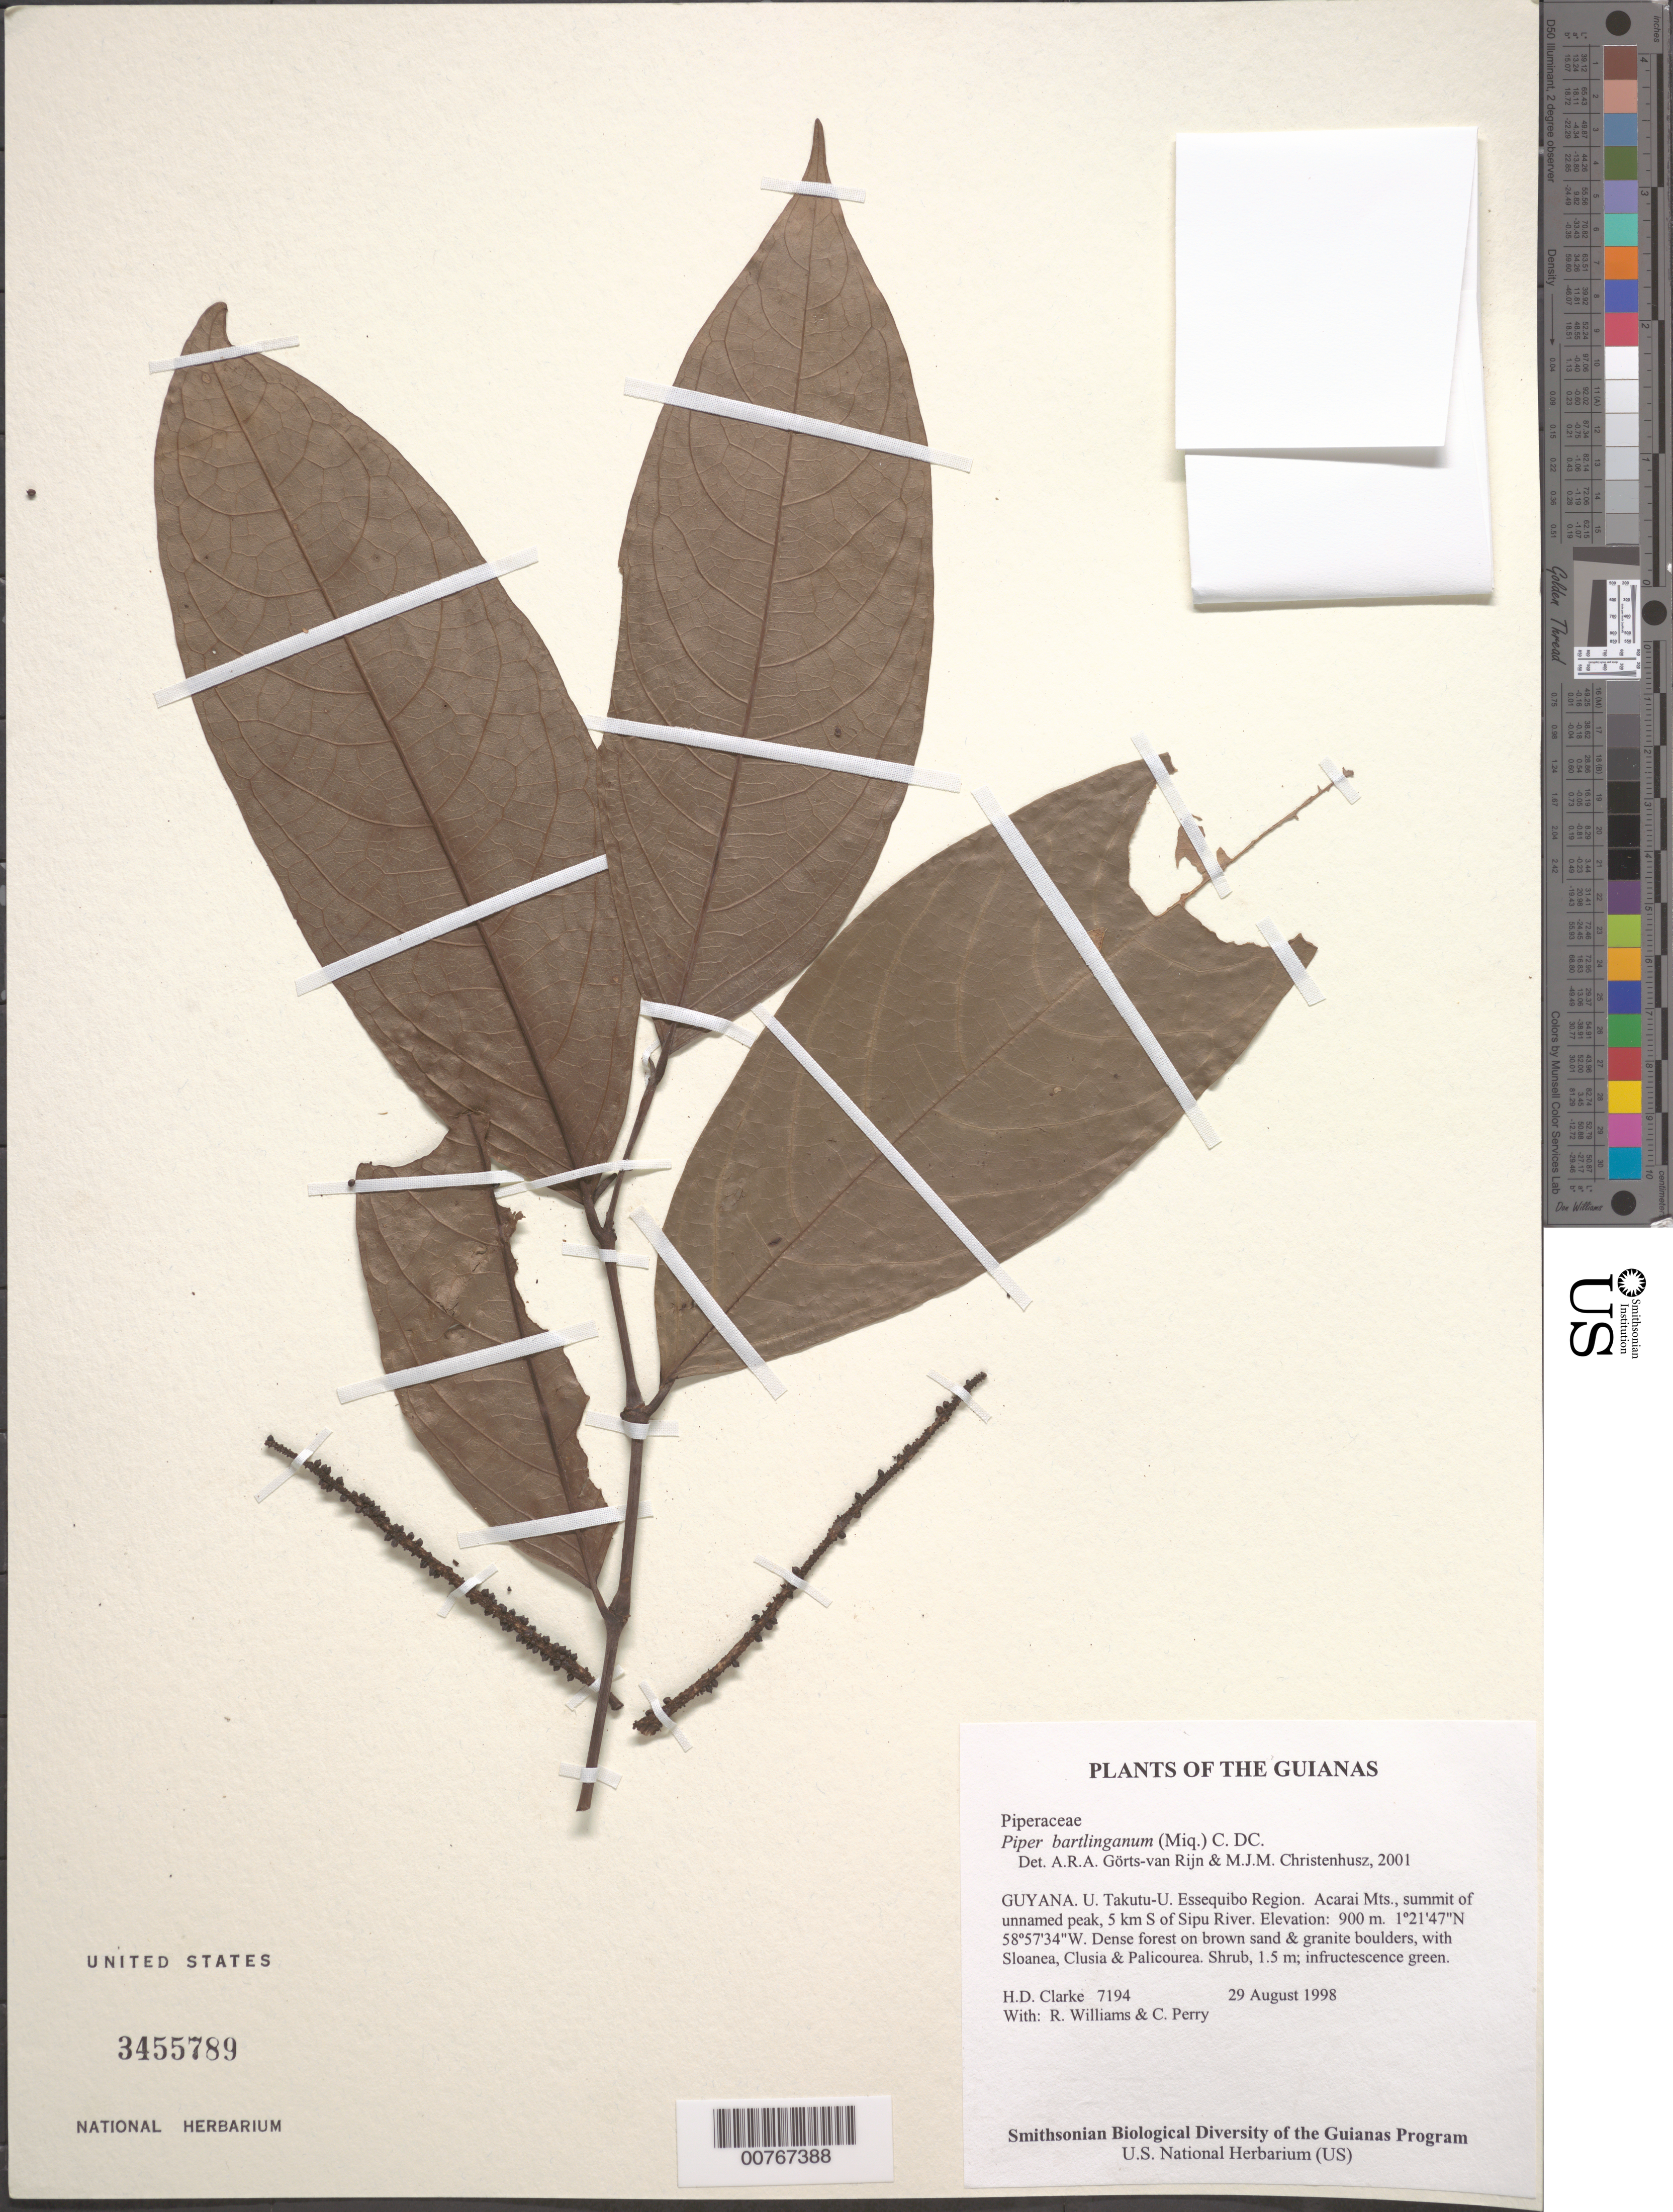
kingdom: Plantae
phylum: Tracheophyta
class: Magnoliopsida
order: Piperales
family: Piperaceae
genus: Piper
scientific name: Piper bartlingianum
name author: (Miq.) C. DC.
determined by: Görts-van Rijn, A. R.; Christenhusz, M. J.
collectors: H. D. Clarke, R. Williams & C. Perry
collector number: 7194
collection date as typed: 29 August 1998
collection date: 1998-08-29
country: Guyana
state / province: U. Takutu-U. Essequibo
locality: Acarai Mts., summit of unnamed peak, 5 km S of Sipu River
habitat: Dense forest on brown sand & granite boulders, with Sloanea, Clusia & Palicourea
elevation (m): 900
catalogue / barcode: US 3455789